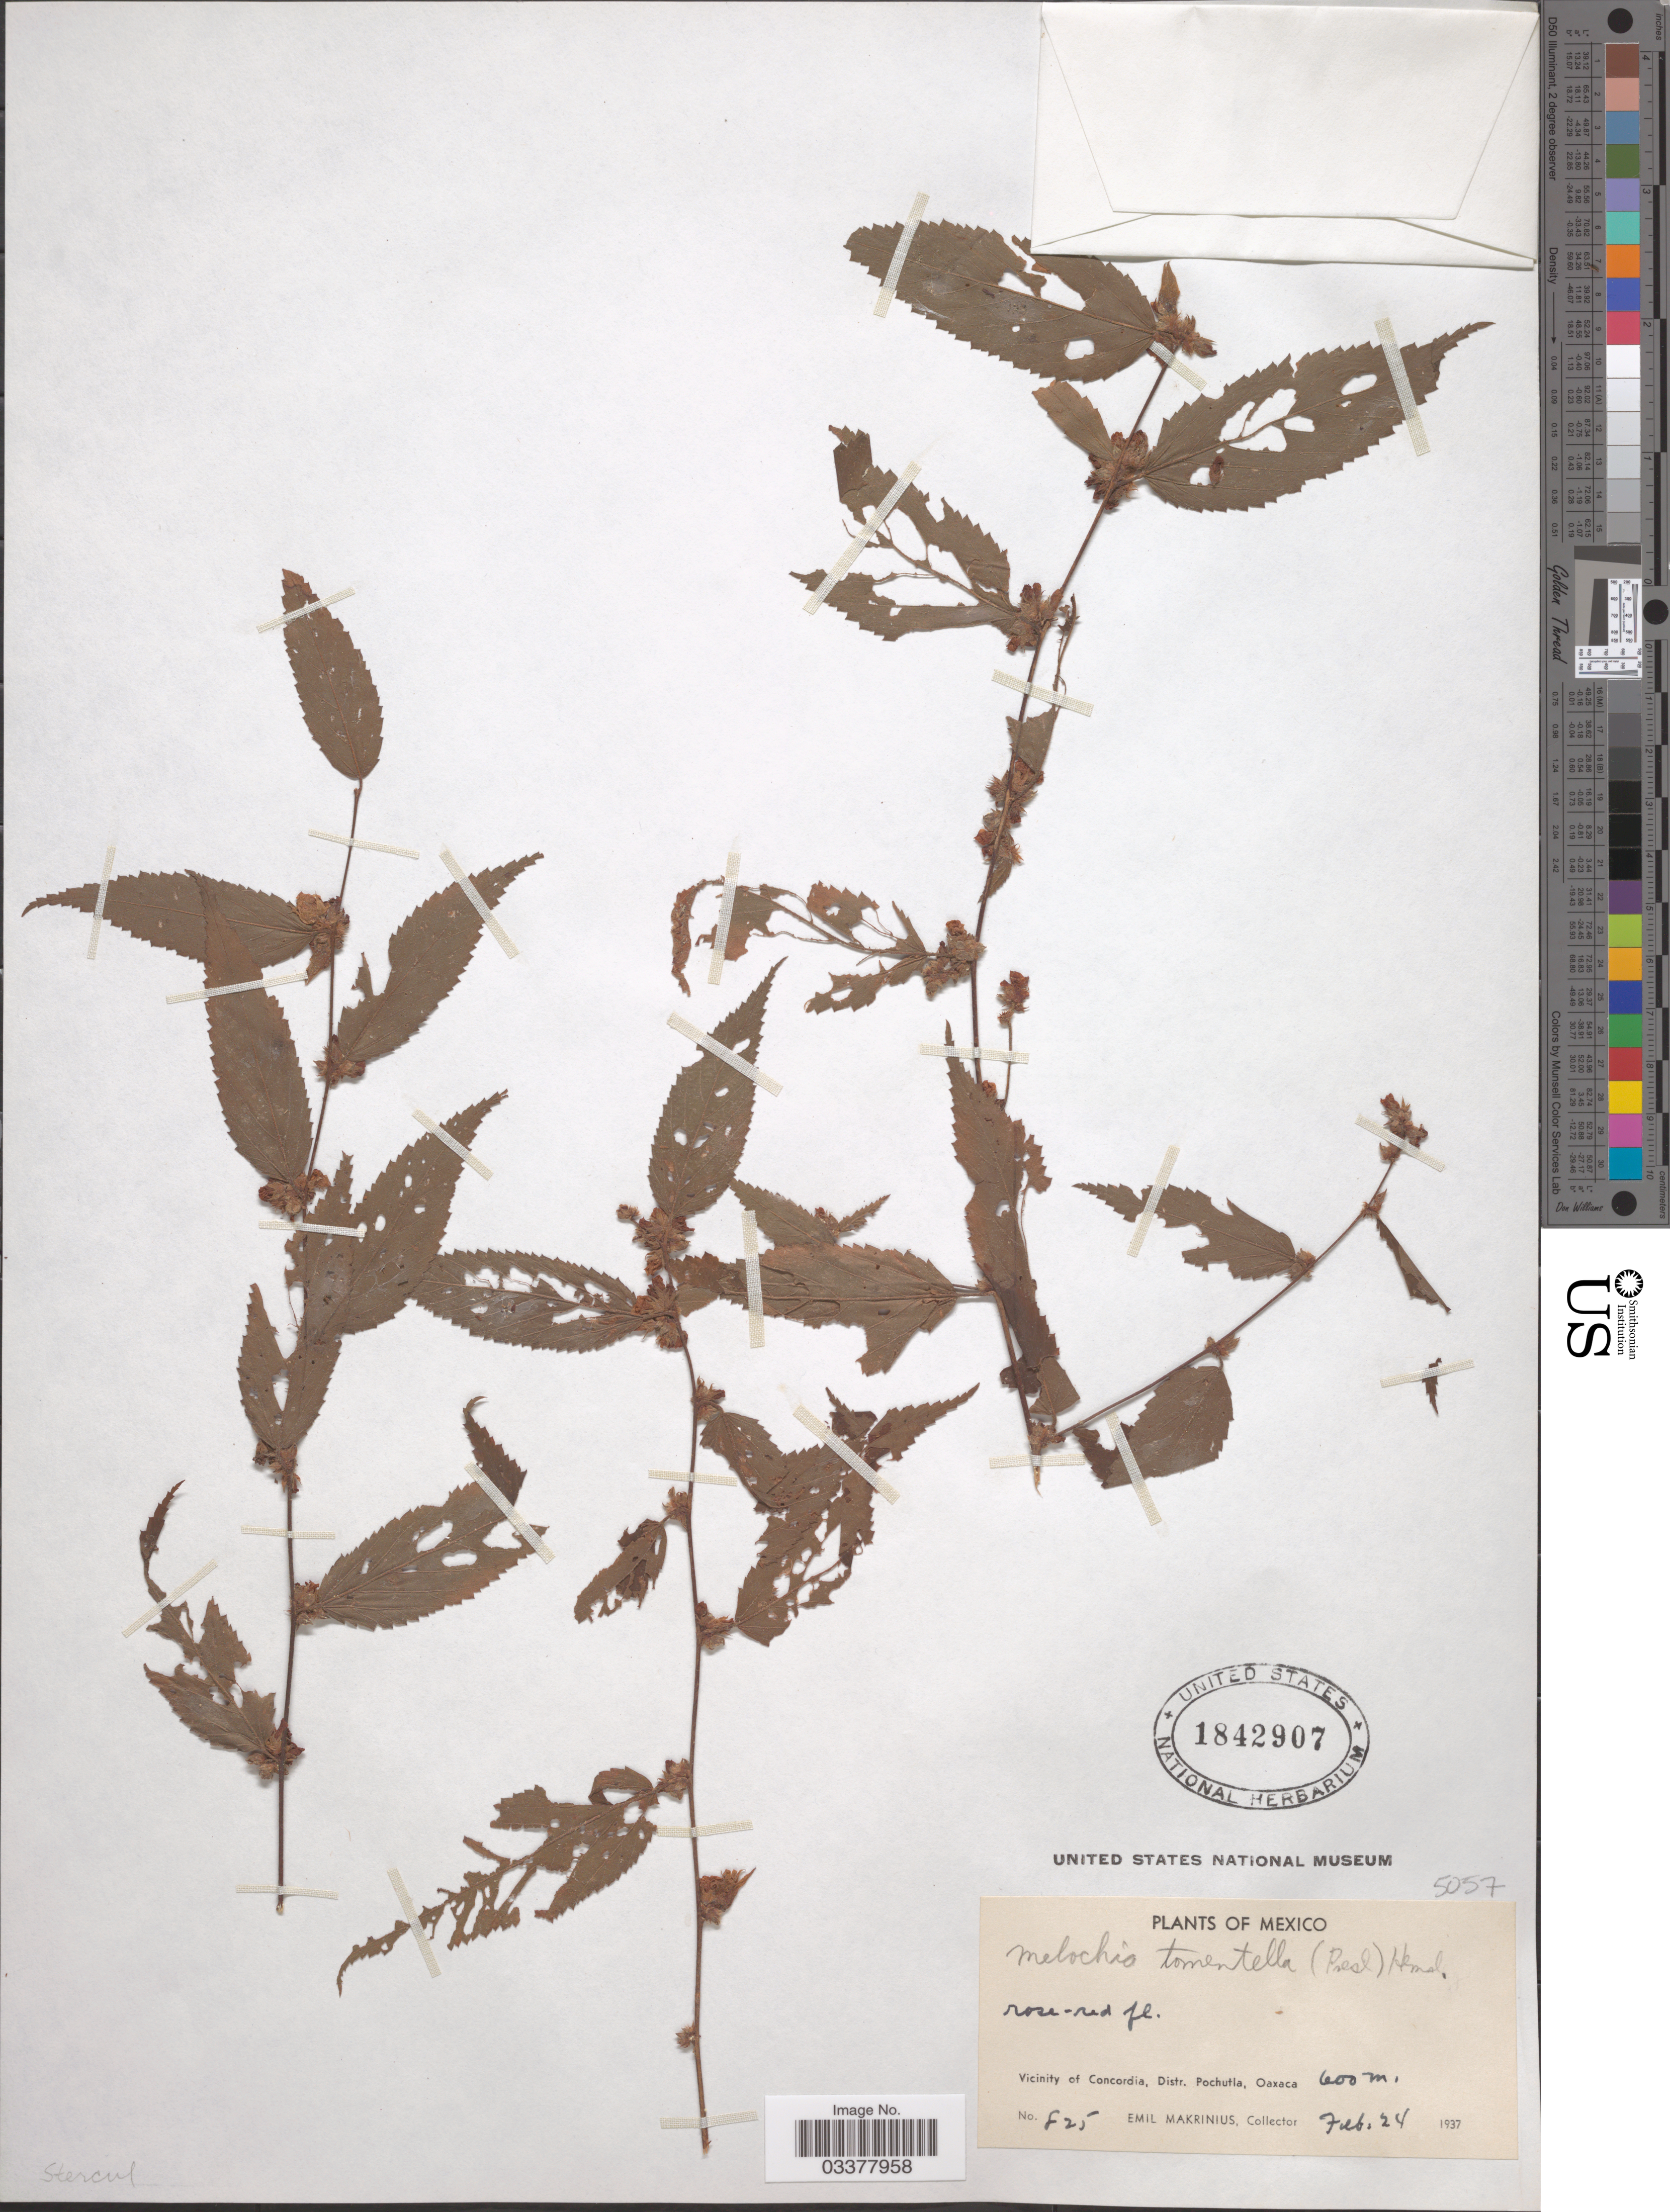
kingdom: Plantae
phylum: Tracheophyta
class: Magnoliopsida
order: Malvales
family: Malvaceae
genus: Melochia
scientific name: Melochia tomentella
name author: (C. Presl) Hemsl.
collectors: E. Makrinius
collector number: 825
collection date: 1937-02-24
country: Mexico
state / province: Oaxaca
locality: Vicinity of Concordia, Distr. Pochutla.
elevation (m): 600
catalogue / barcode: US 1842907